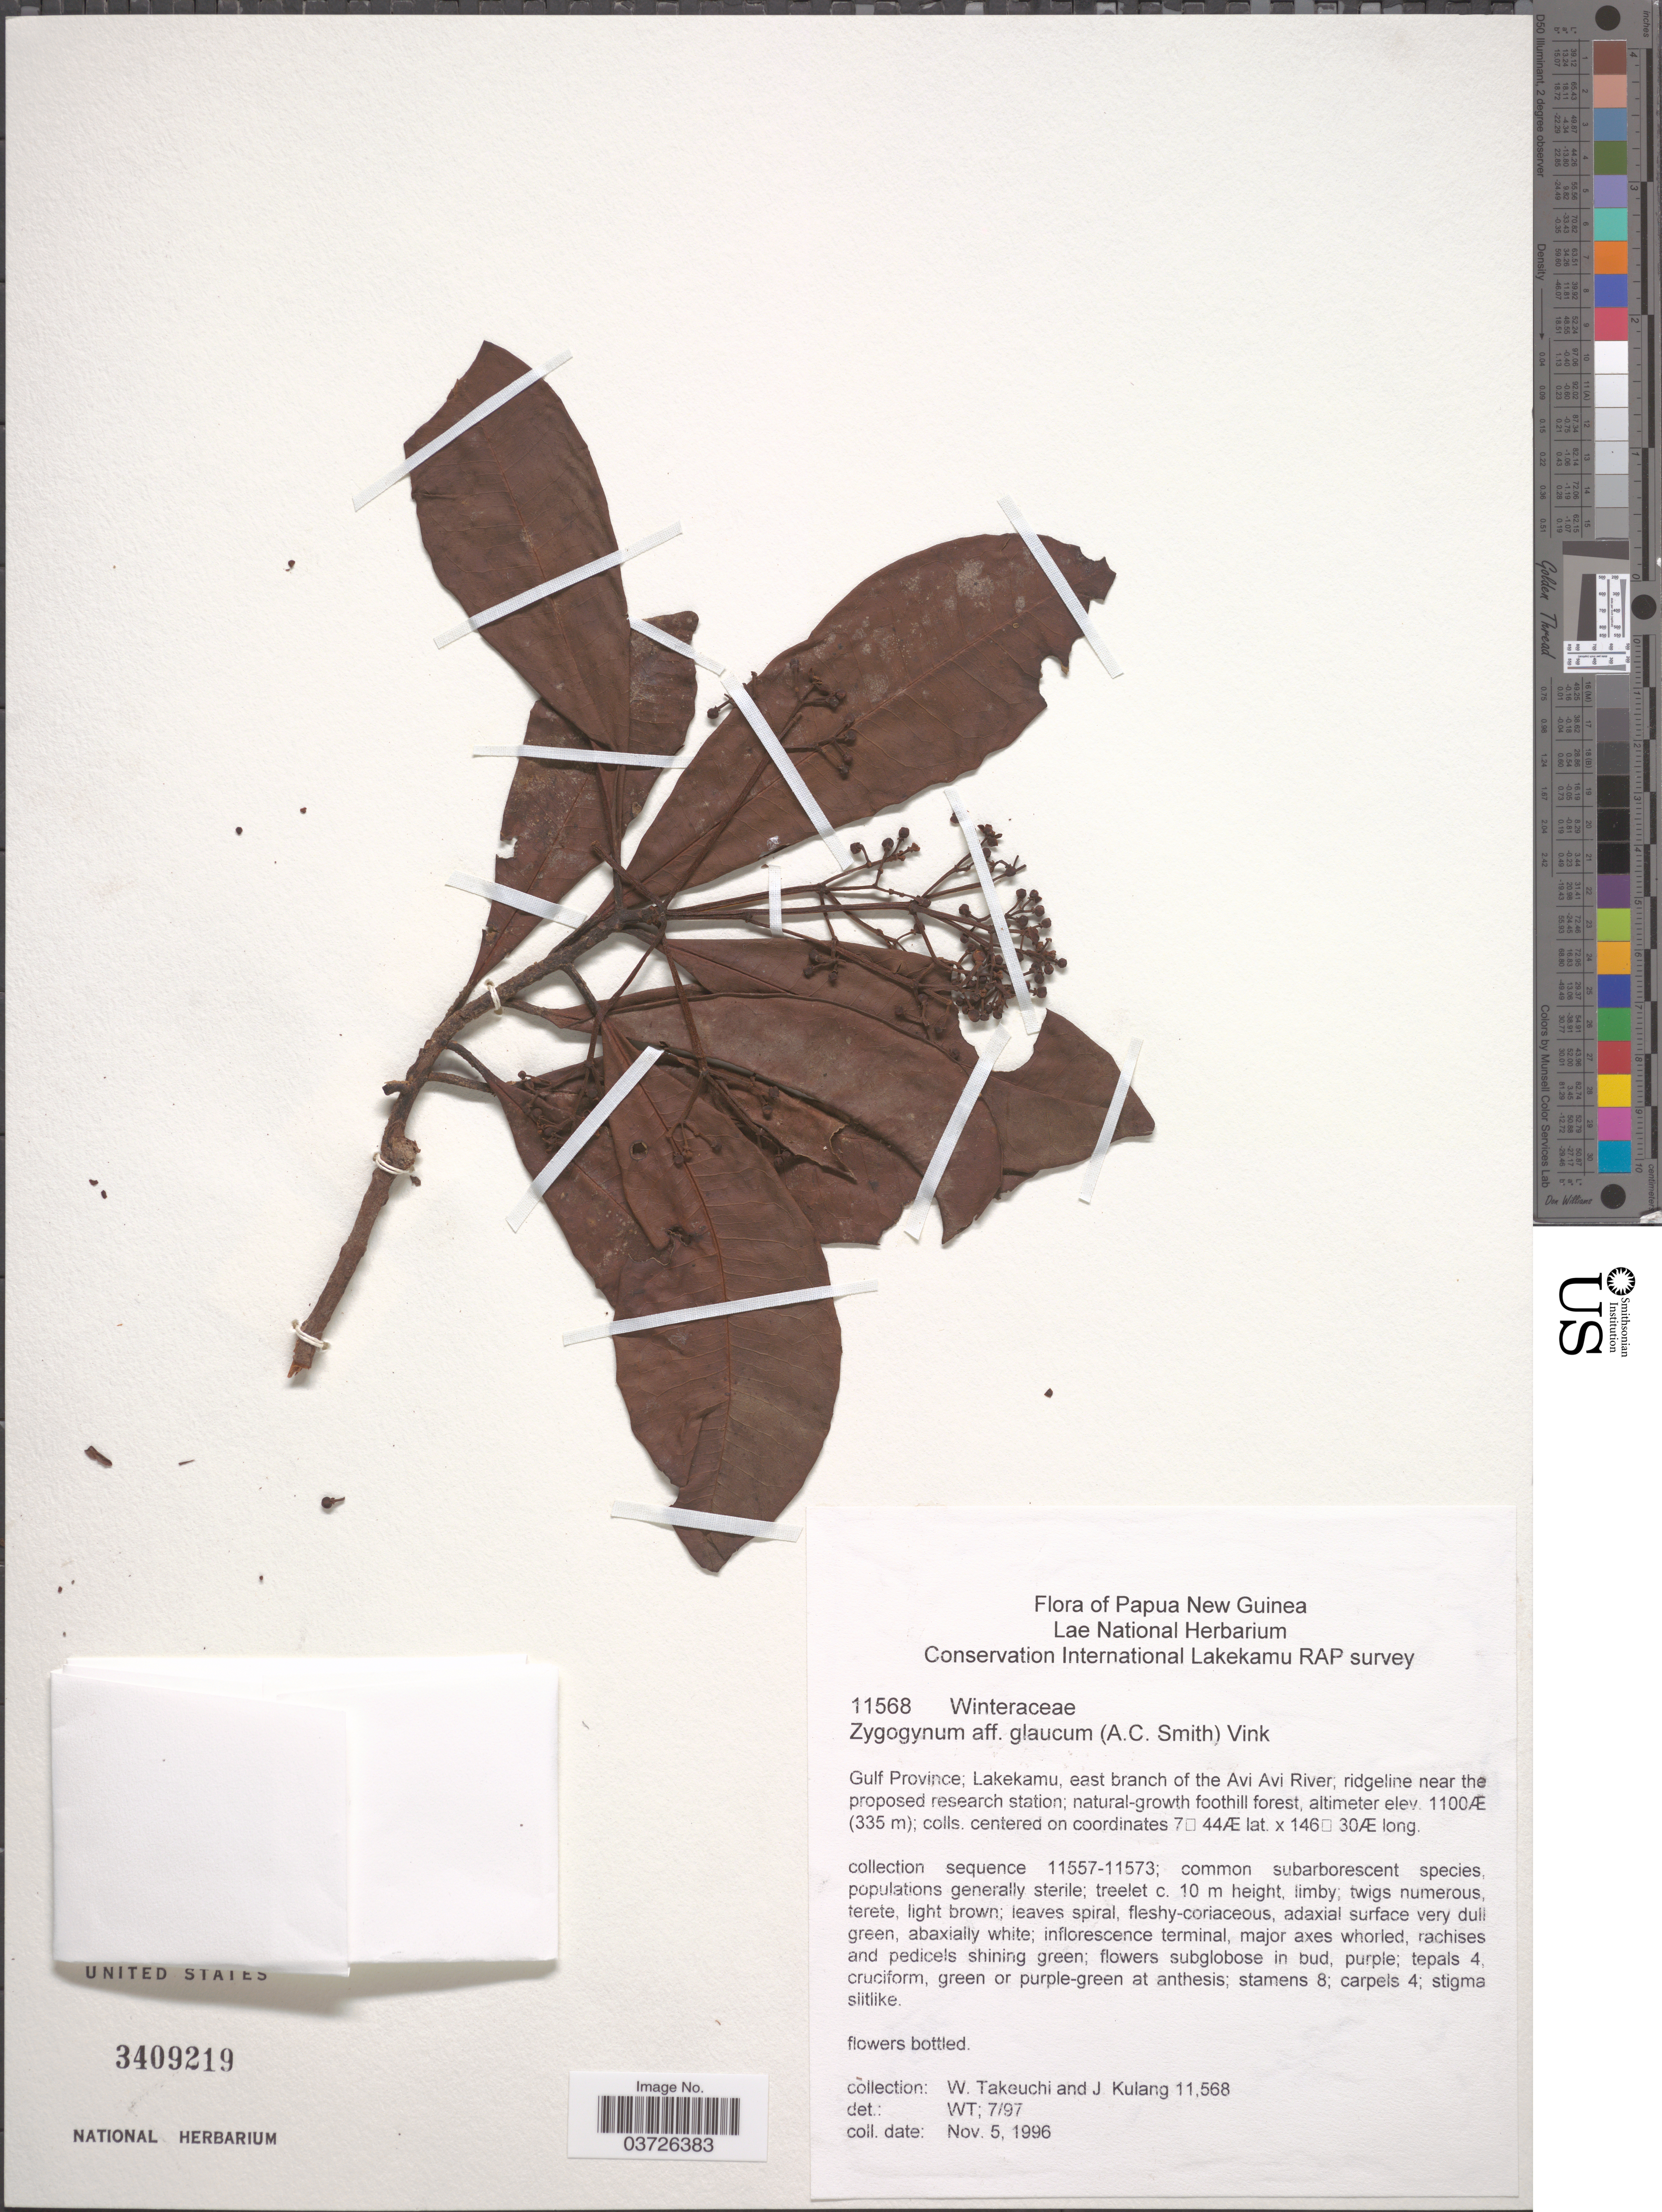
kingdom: Plantae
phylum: Tracheophyta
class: Magnoliopsida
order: Canellales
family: Winteraceae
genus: Zygogynum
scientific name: Zygogynum glaucum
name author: (A.C. Sm.) Vink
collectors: W. Takeuchi & J. Kulang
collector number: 11568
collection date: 1996-11-05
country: Papua New Guinea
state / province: Gulf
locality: Lakekamu, east branch of the Avi Avi River; ridgeline near the proposed research station.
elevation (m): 335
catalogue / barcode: US 3409219